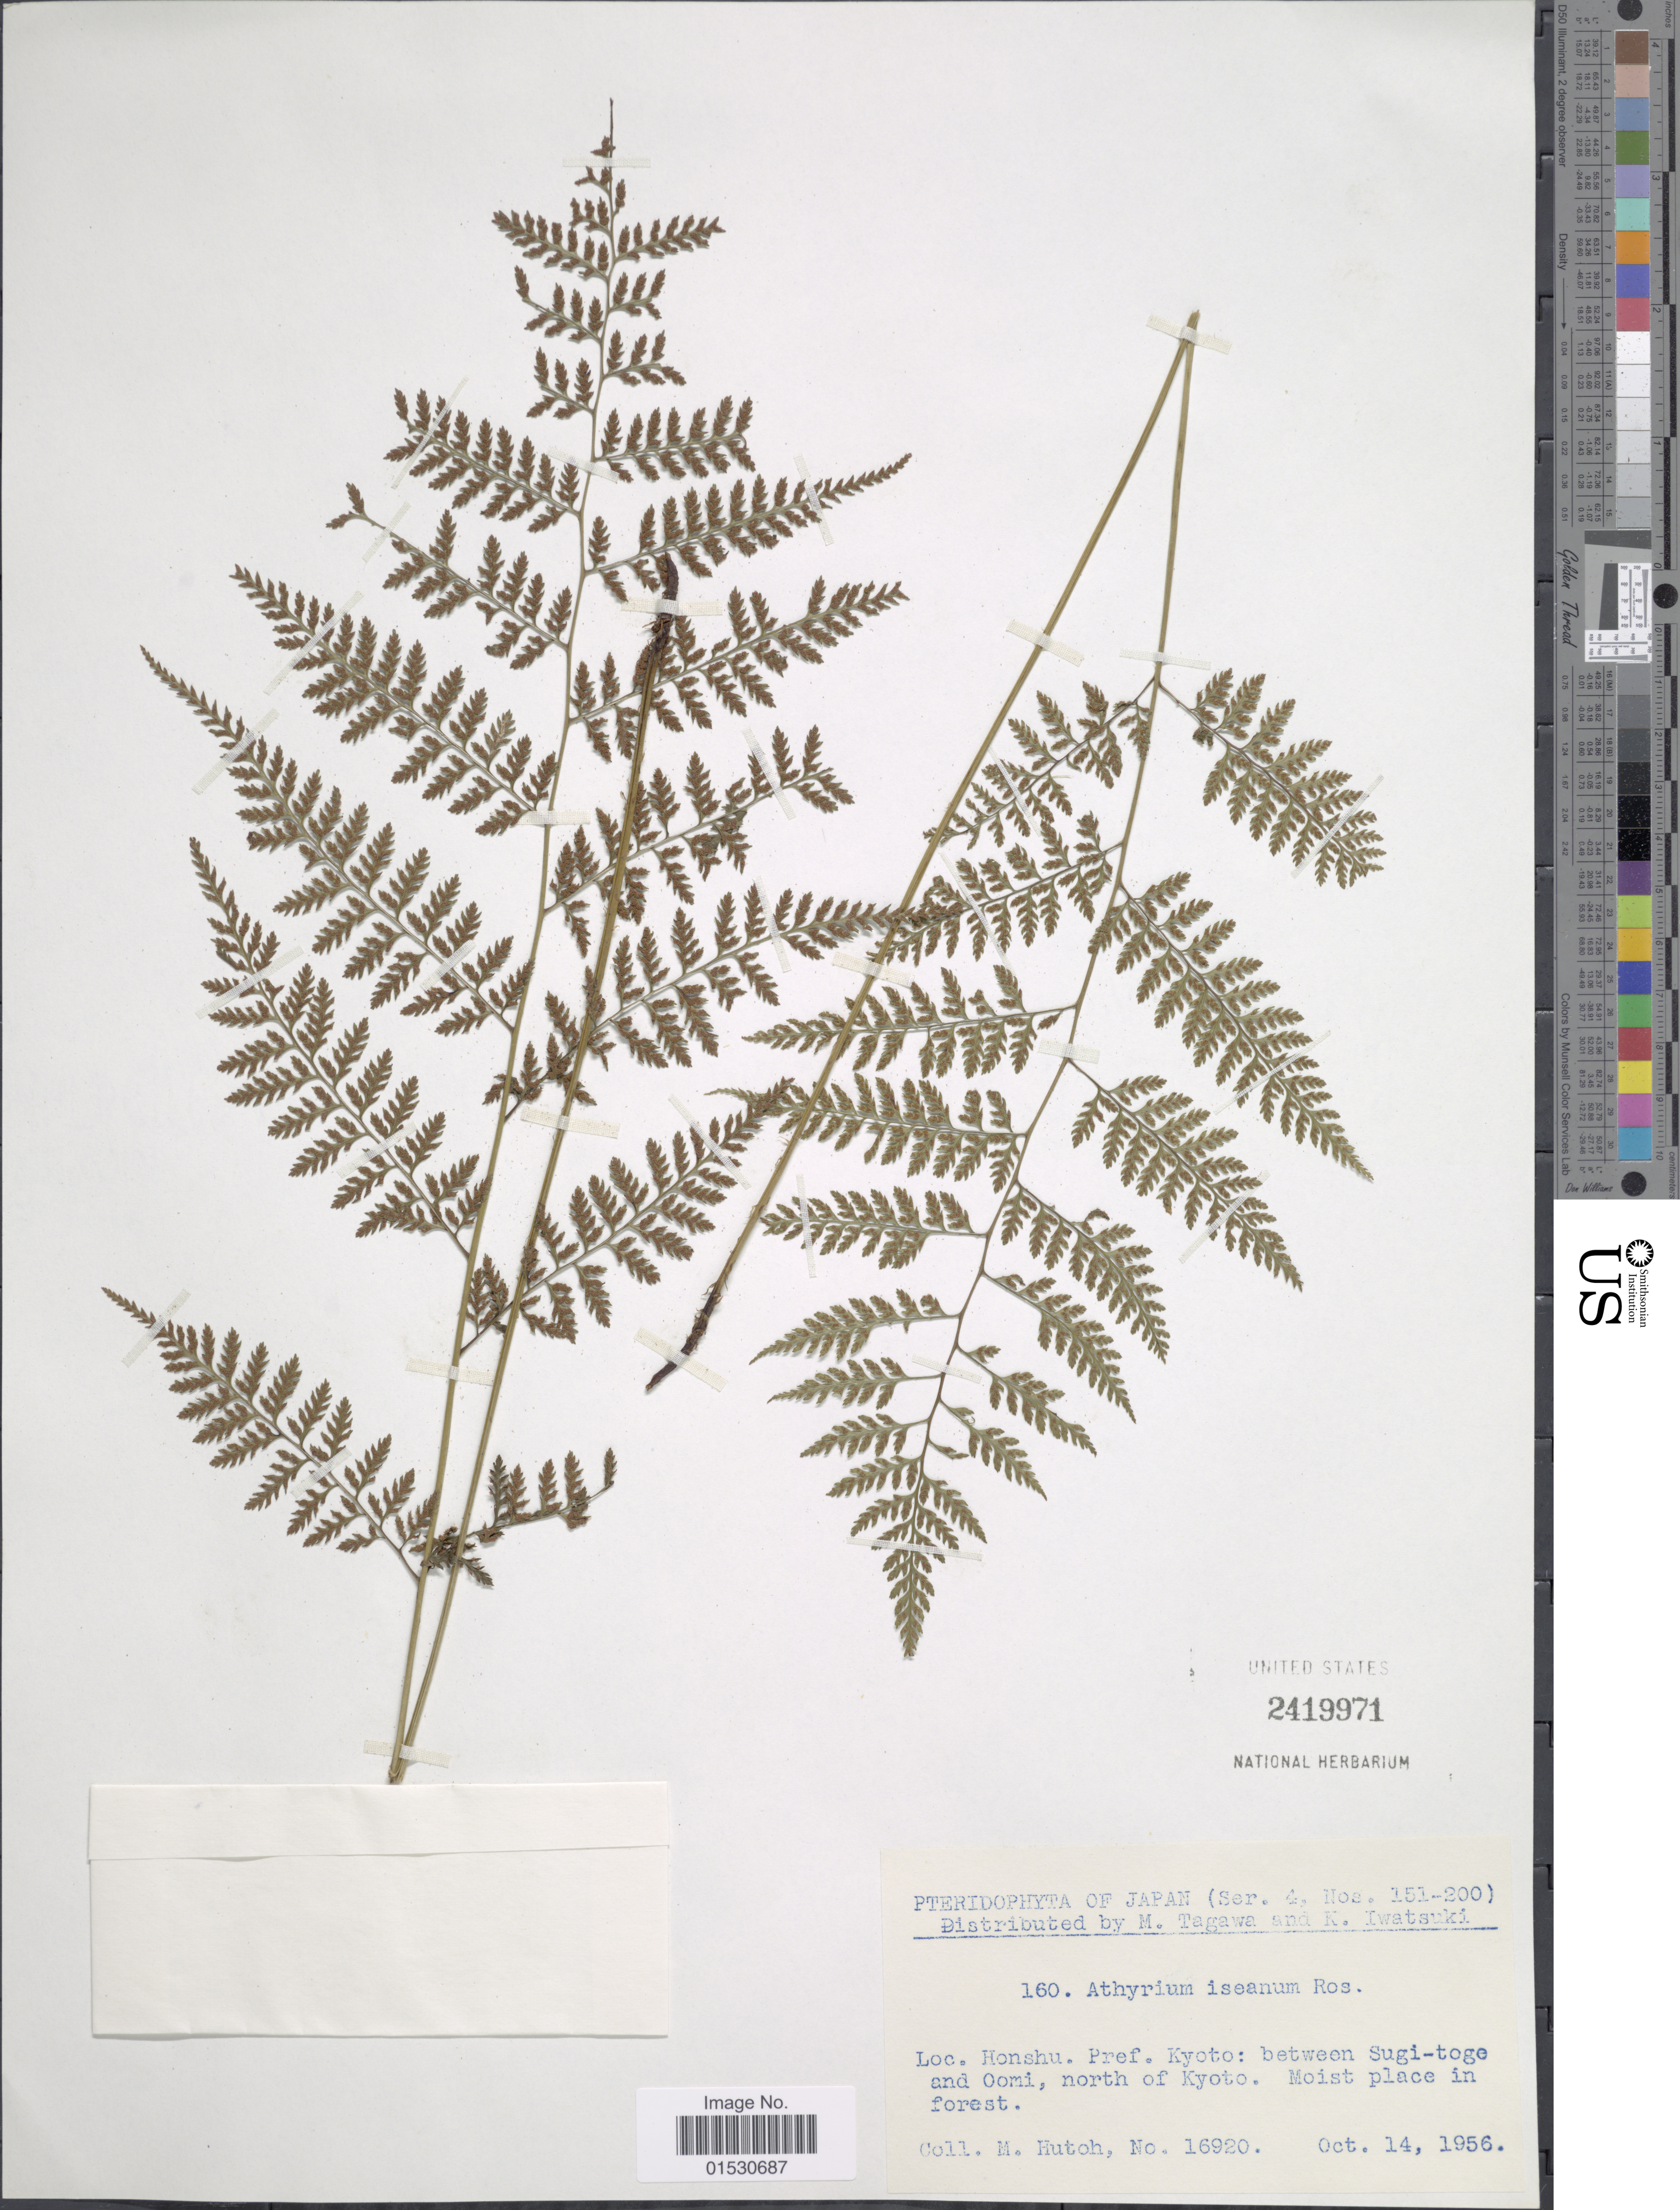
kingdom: Plantae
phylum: Tracheophyta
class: Polypodiopsida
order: Polypodiales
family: Athyriaceae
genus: Athyrium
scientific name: Athyrium iseanum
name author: Rosenst.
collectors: M. Hutch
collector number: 16920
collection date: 1956-10-14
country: Japan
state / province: Kyoto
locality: Honshu: between Sugi - toge and Oomi, north of Kyoto. Moist place in forest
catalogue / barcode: US 2419971